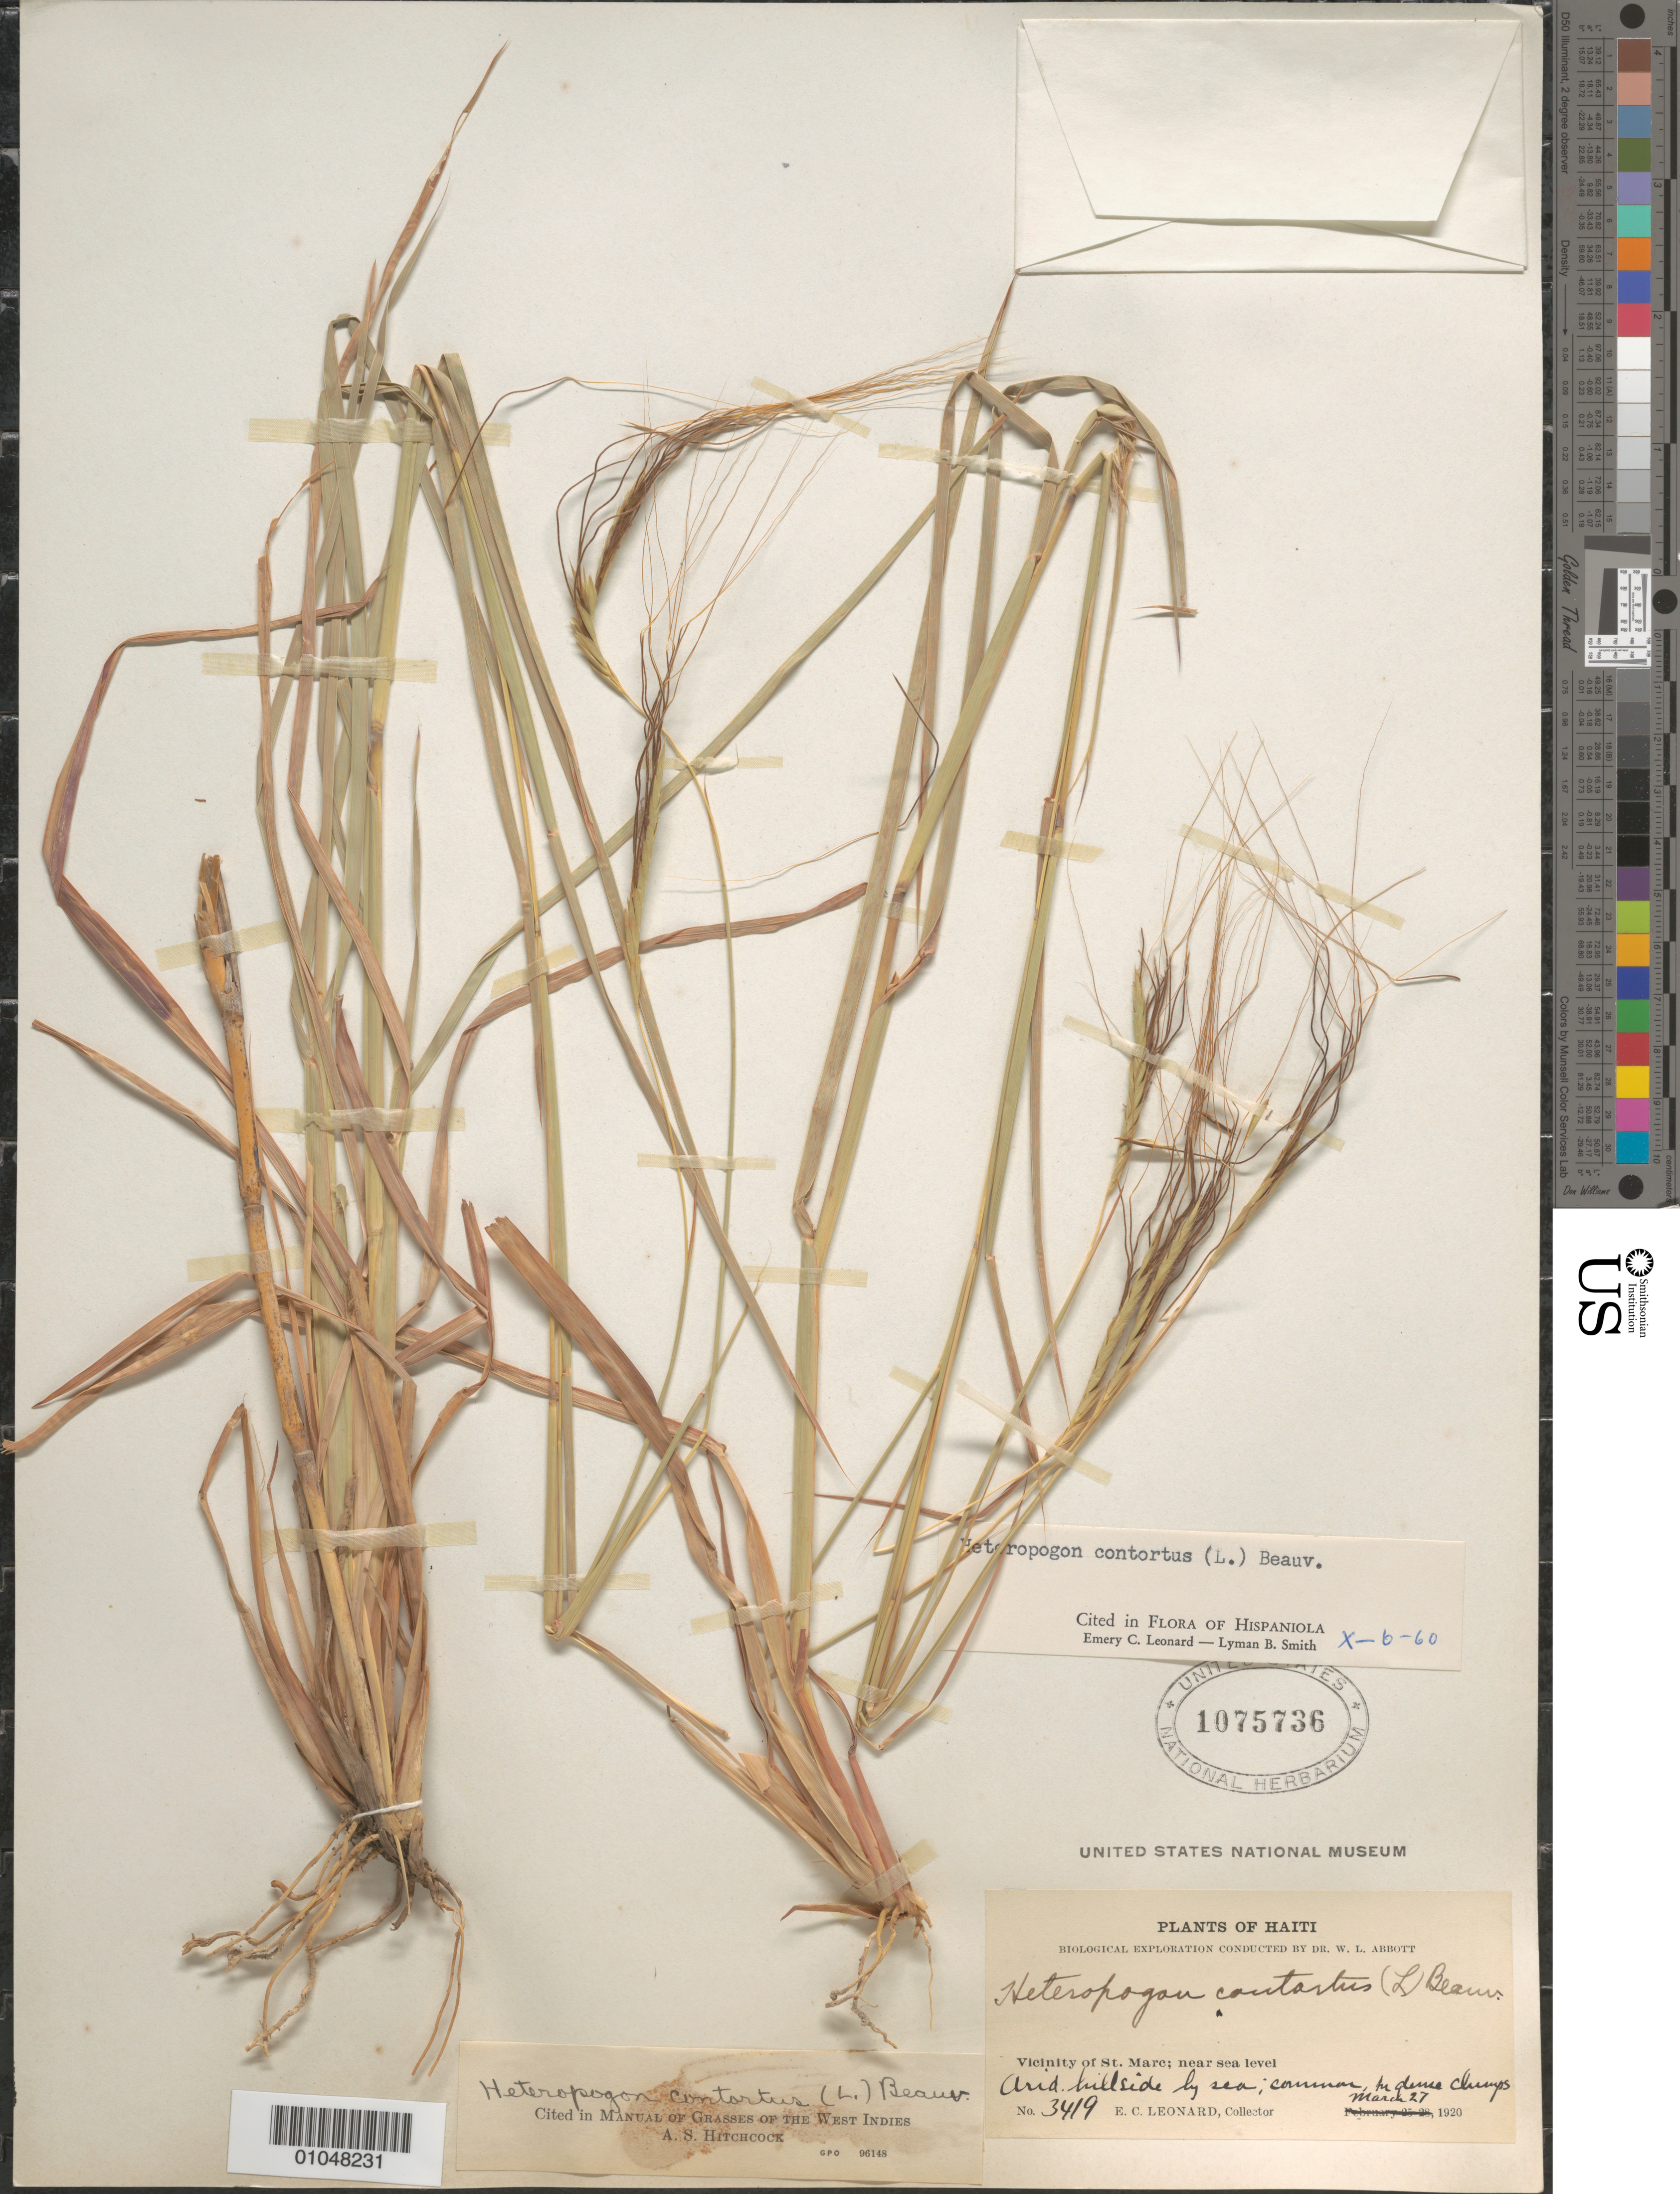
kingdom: Plantae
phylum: Tracheophyta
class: Liliopsida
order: Poales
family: Poaceae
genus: Heteropogon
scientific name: Heteropogon contortus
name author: (L.) P. Beauv. ex Roem. & Schult.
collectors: E. C. Leonard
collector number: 3419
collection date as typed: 27 Mar 1920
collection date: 1920-03-27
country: Haiti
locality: Vic of St. Marc, arid hillside by sea,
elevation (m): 0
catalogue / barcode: US 1075736